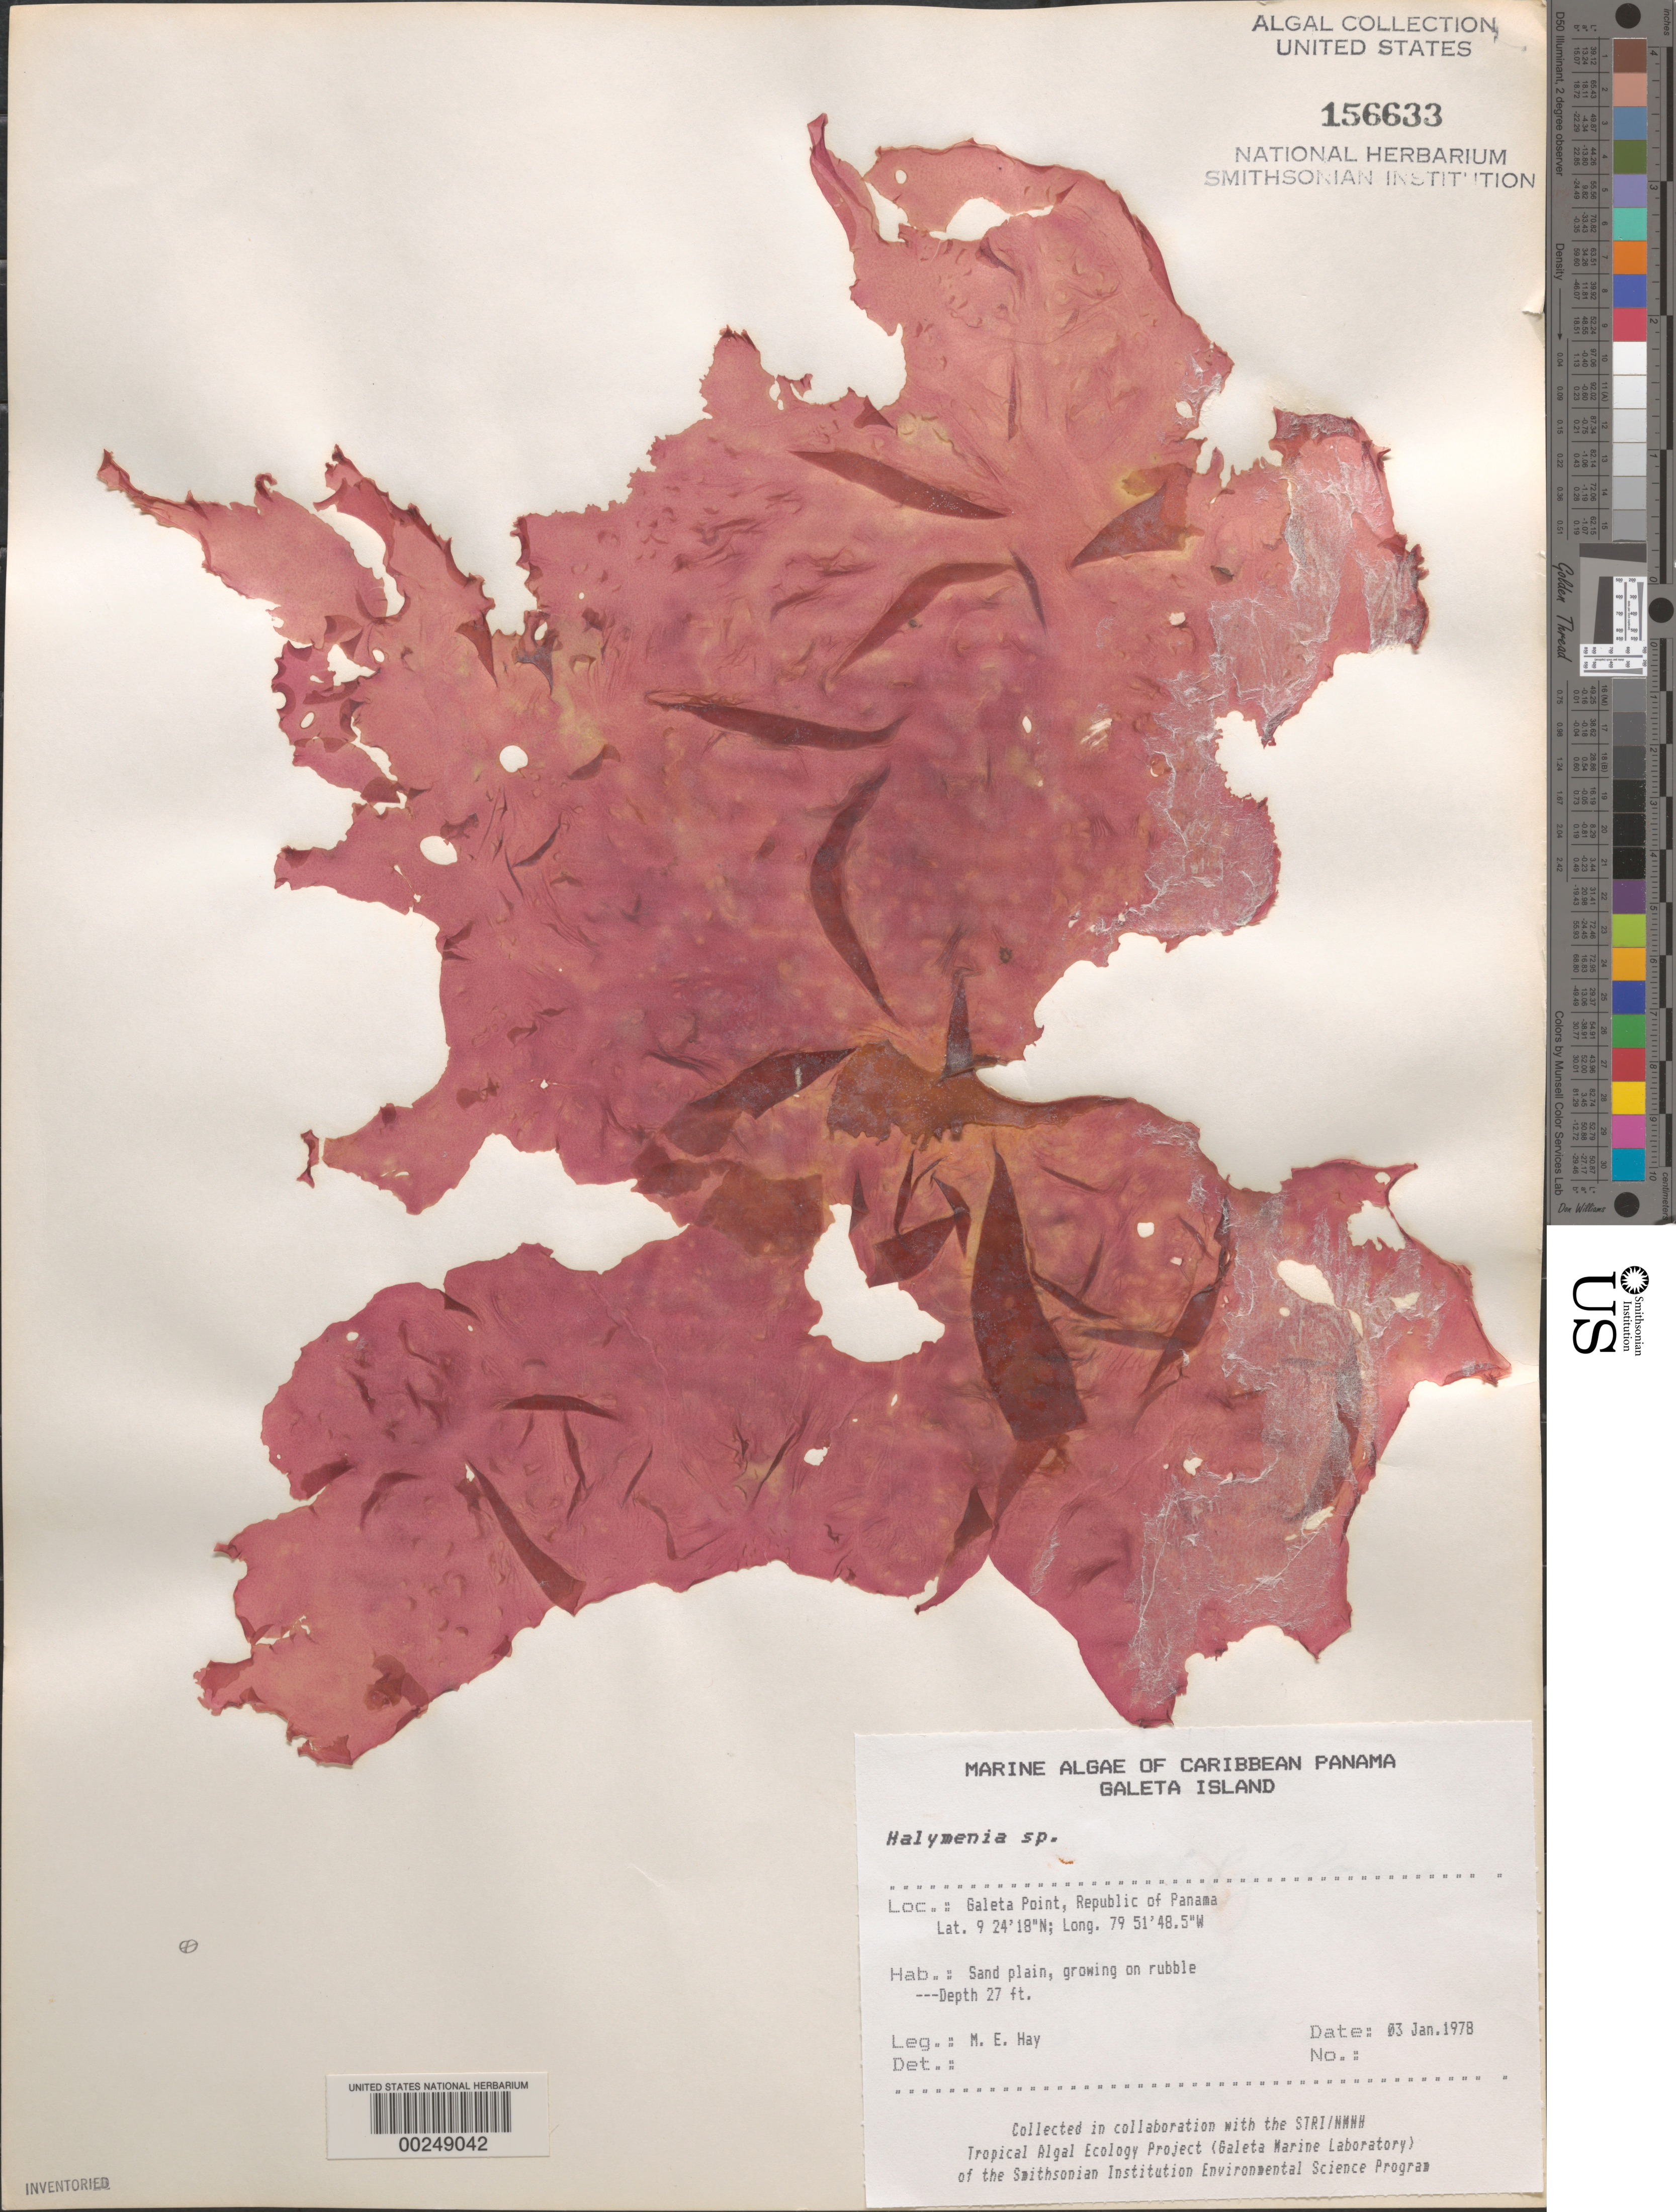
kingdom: Plantae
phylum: Rhodophyta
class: Florideophyceae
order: Halymeniales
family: Halymeniaceae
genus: Halymenia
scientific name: Halymenia sp.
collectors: M. E. Hay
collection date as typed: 03 Jan 1978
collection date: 1978-01-03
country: Panama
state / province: Colón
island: Galeta Island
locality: Galeta Point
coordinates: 9 24' 18" N, 79 51' 48.5" W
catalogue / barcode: US 156633